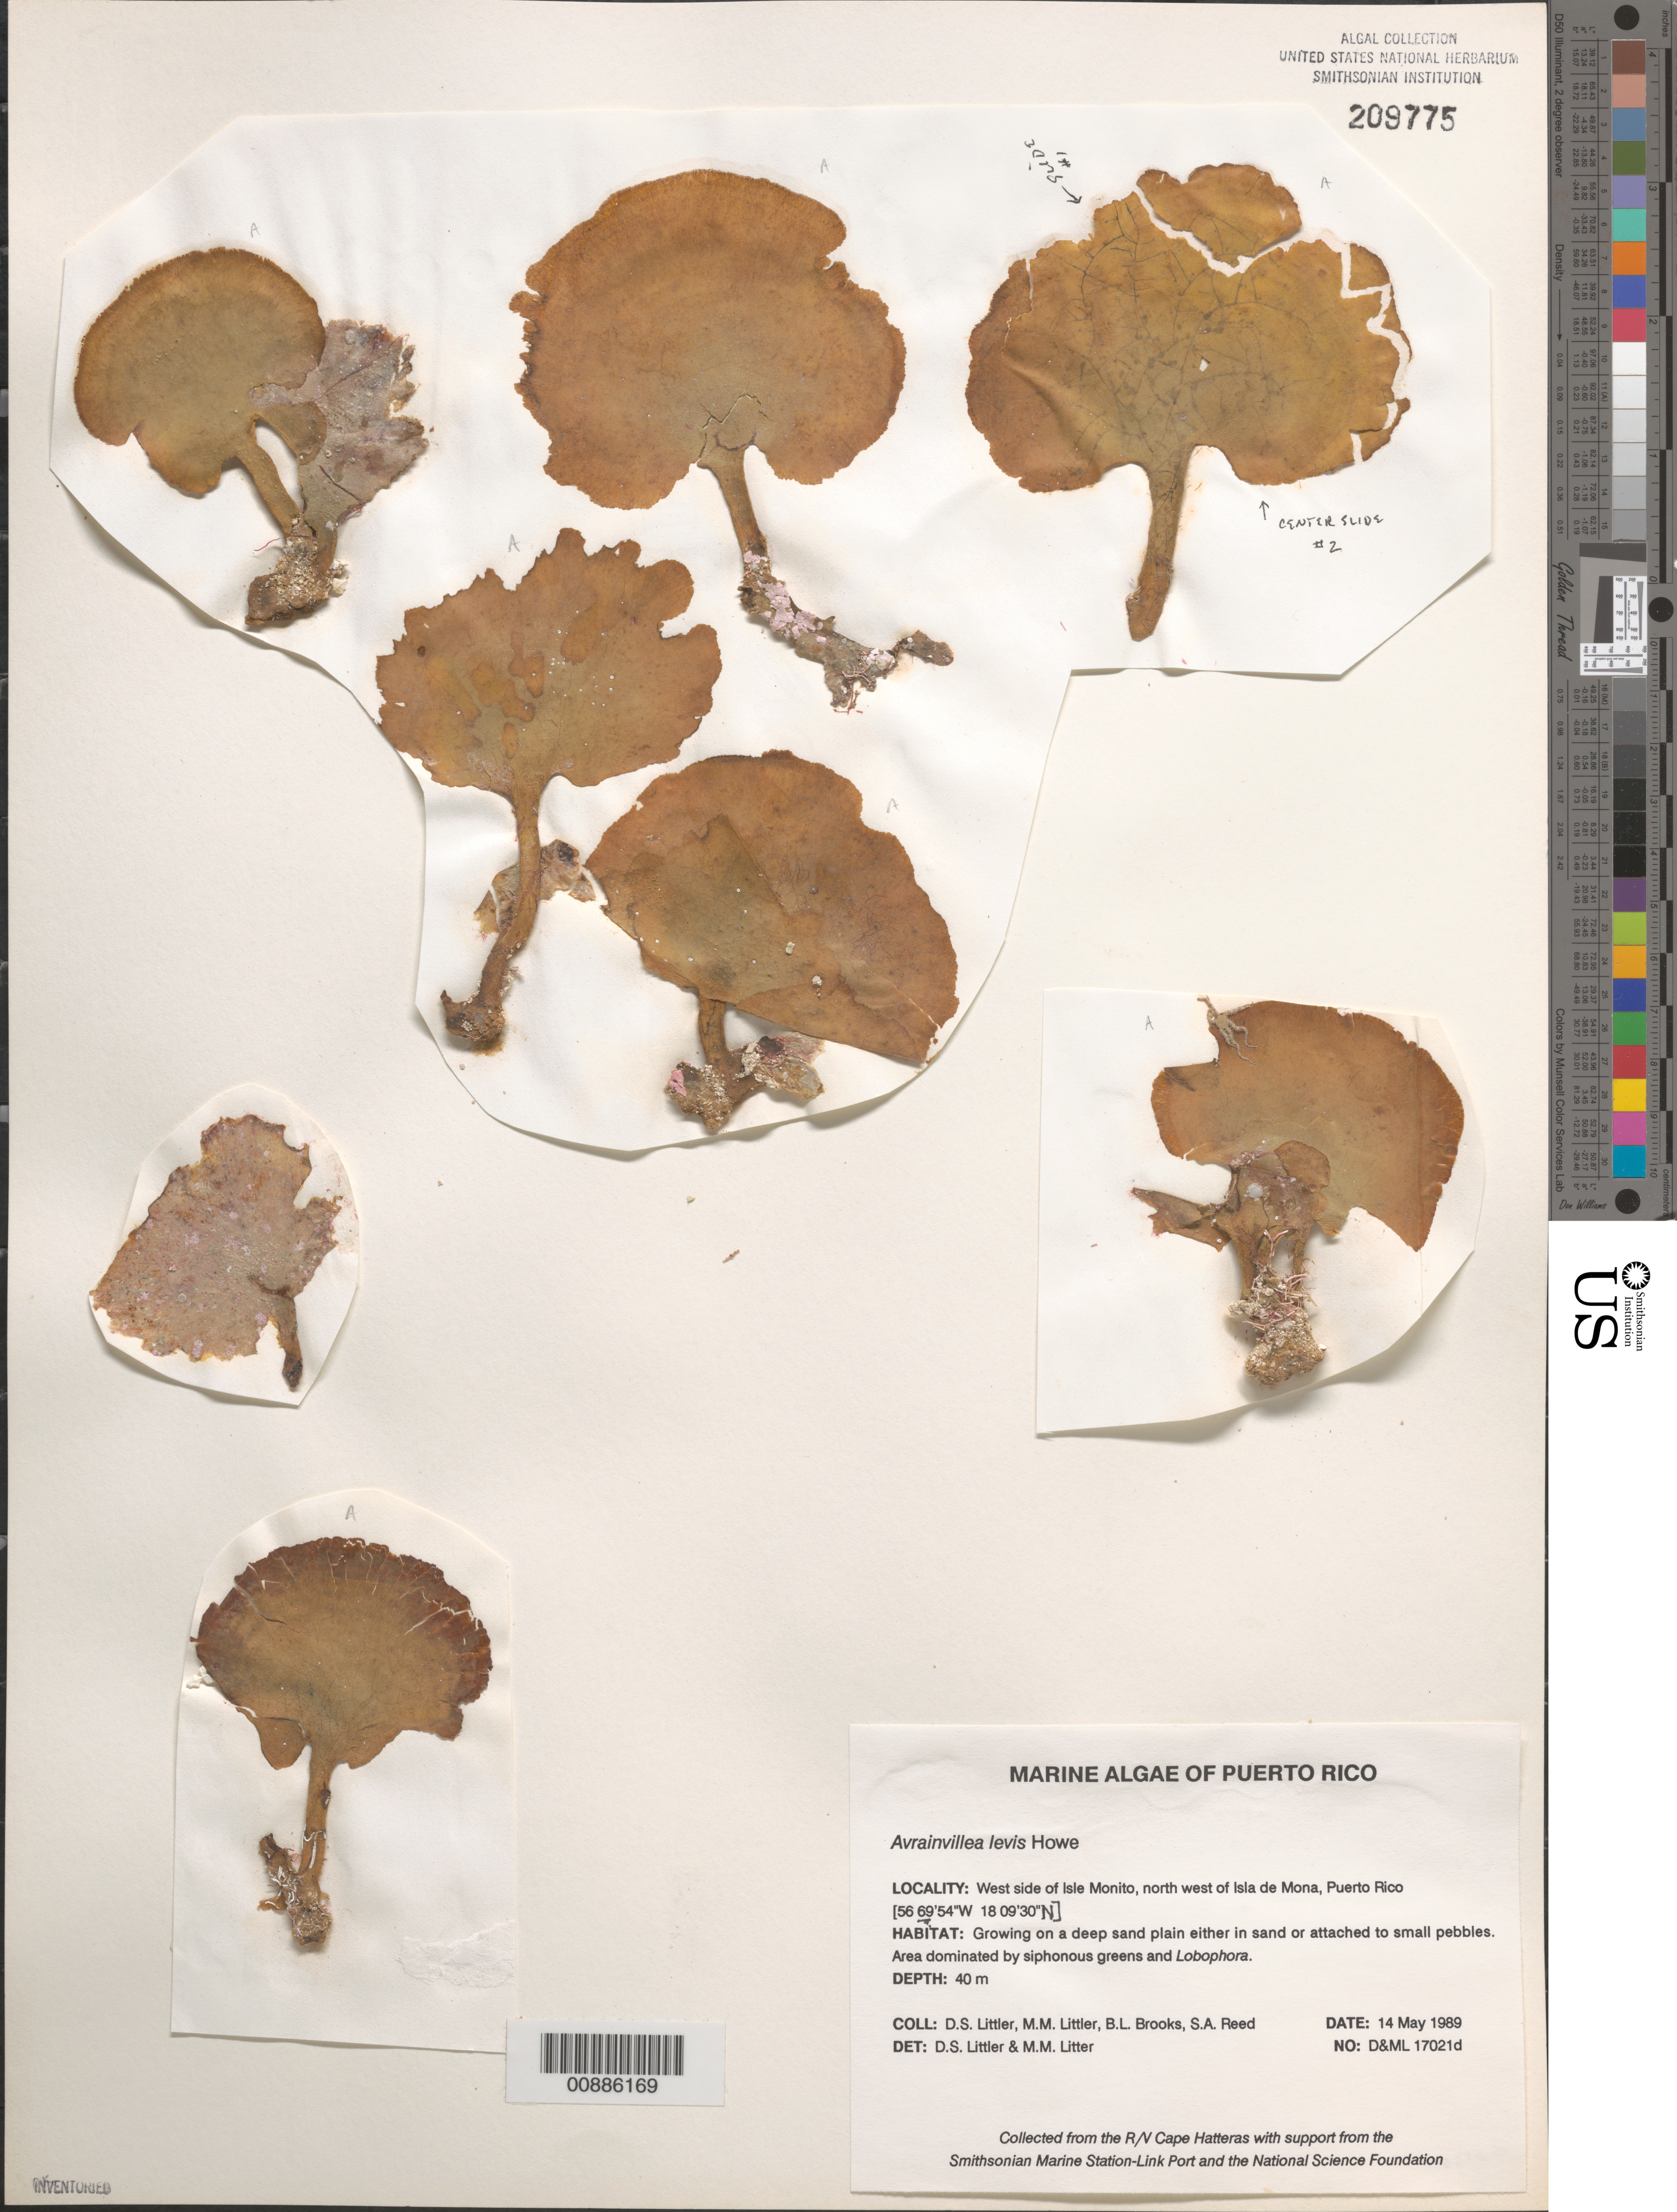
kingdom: Plantae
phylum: Chlorophyta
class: Ulvophyceae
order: Bryopsidales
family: Dichotomosiphonaceae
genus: Avrainvillea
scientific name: Avrainvillea levis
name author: M. Howe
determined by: Littler, D. S.; Littler, M. M.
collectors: D. S. Littler, M. M. Littler, B. Brooks & S. Reed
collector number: D&ML 17021d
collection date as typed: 14 May 1989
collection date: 1989-05-14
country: Puerto Rico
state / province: Mayaguëz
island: Monito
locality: Isla Monito, northwest of Isla de Mona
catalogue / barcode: US 209775